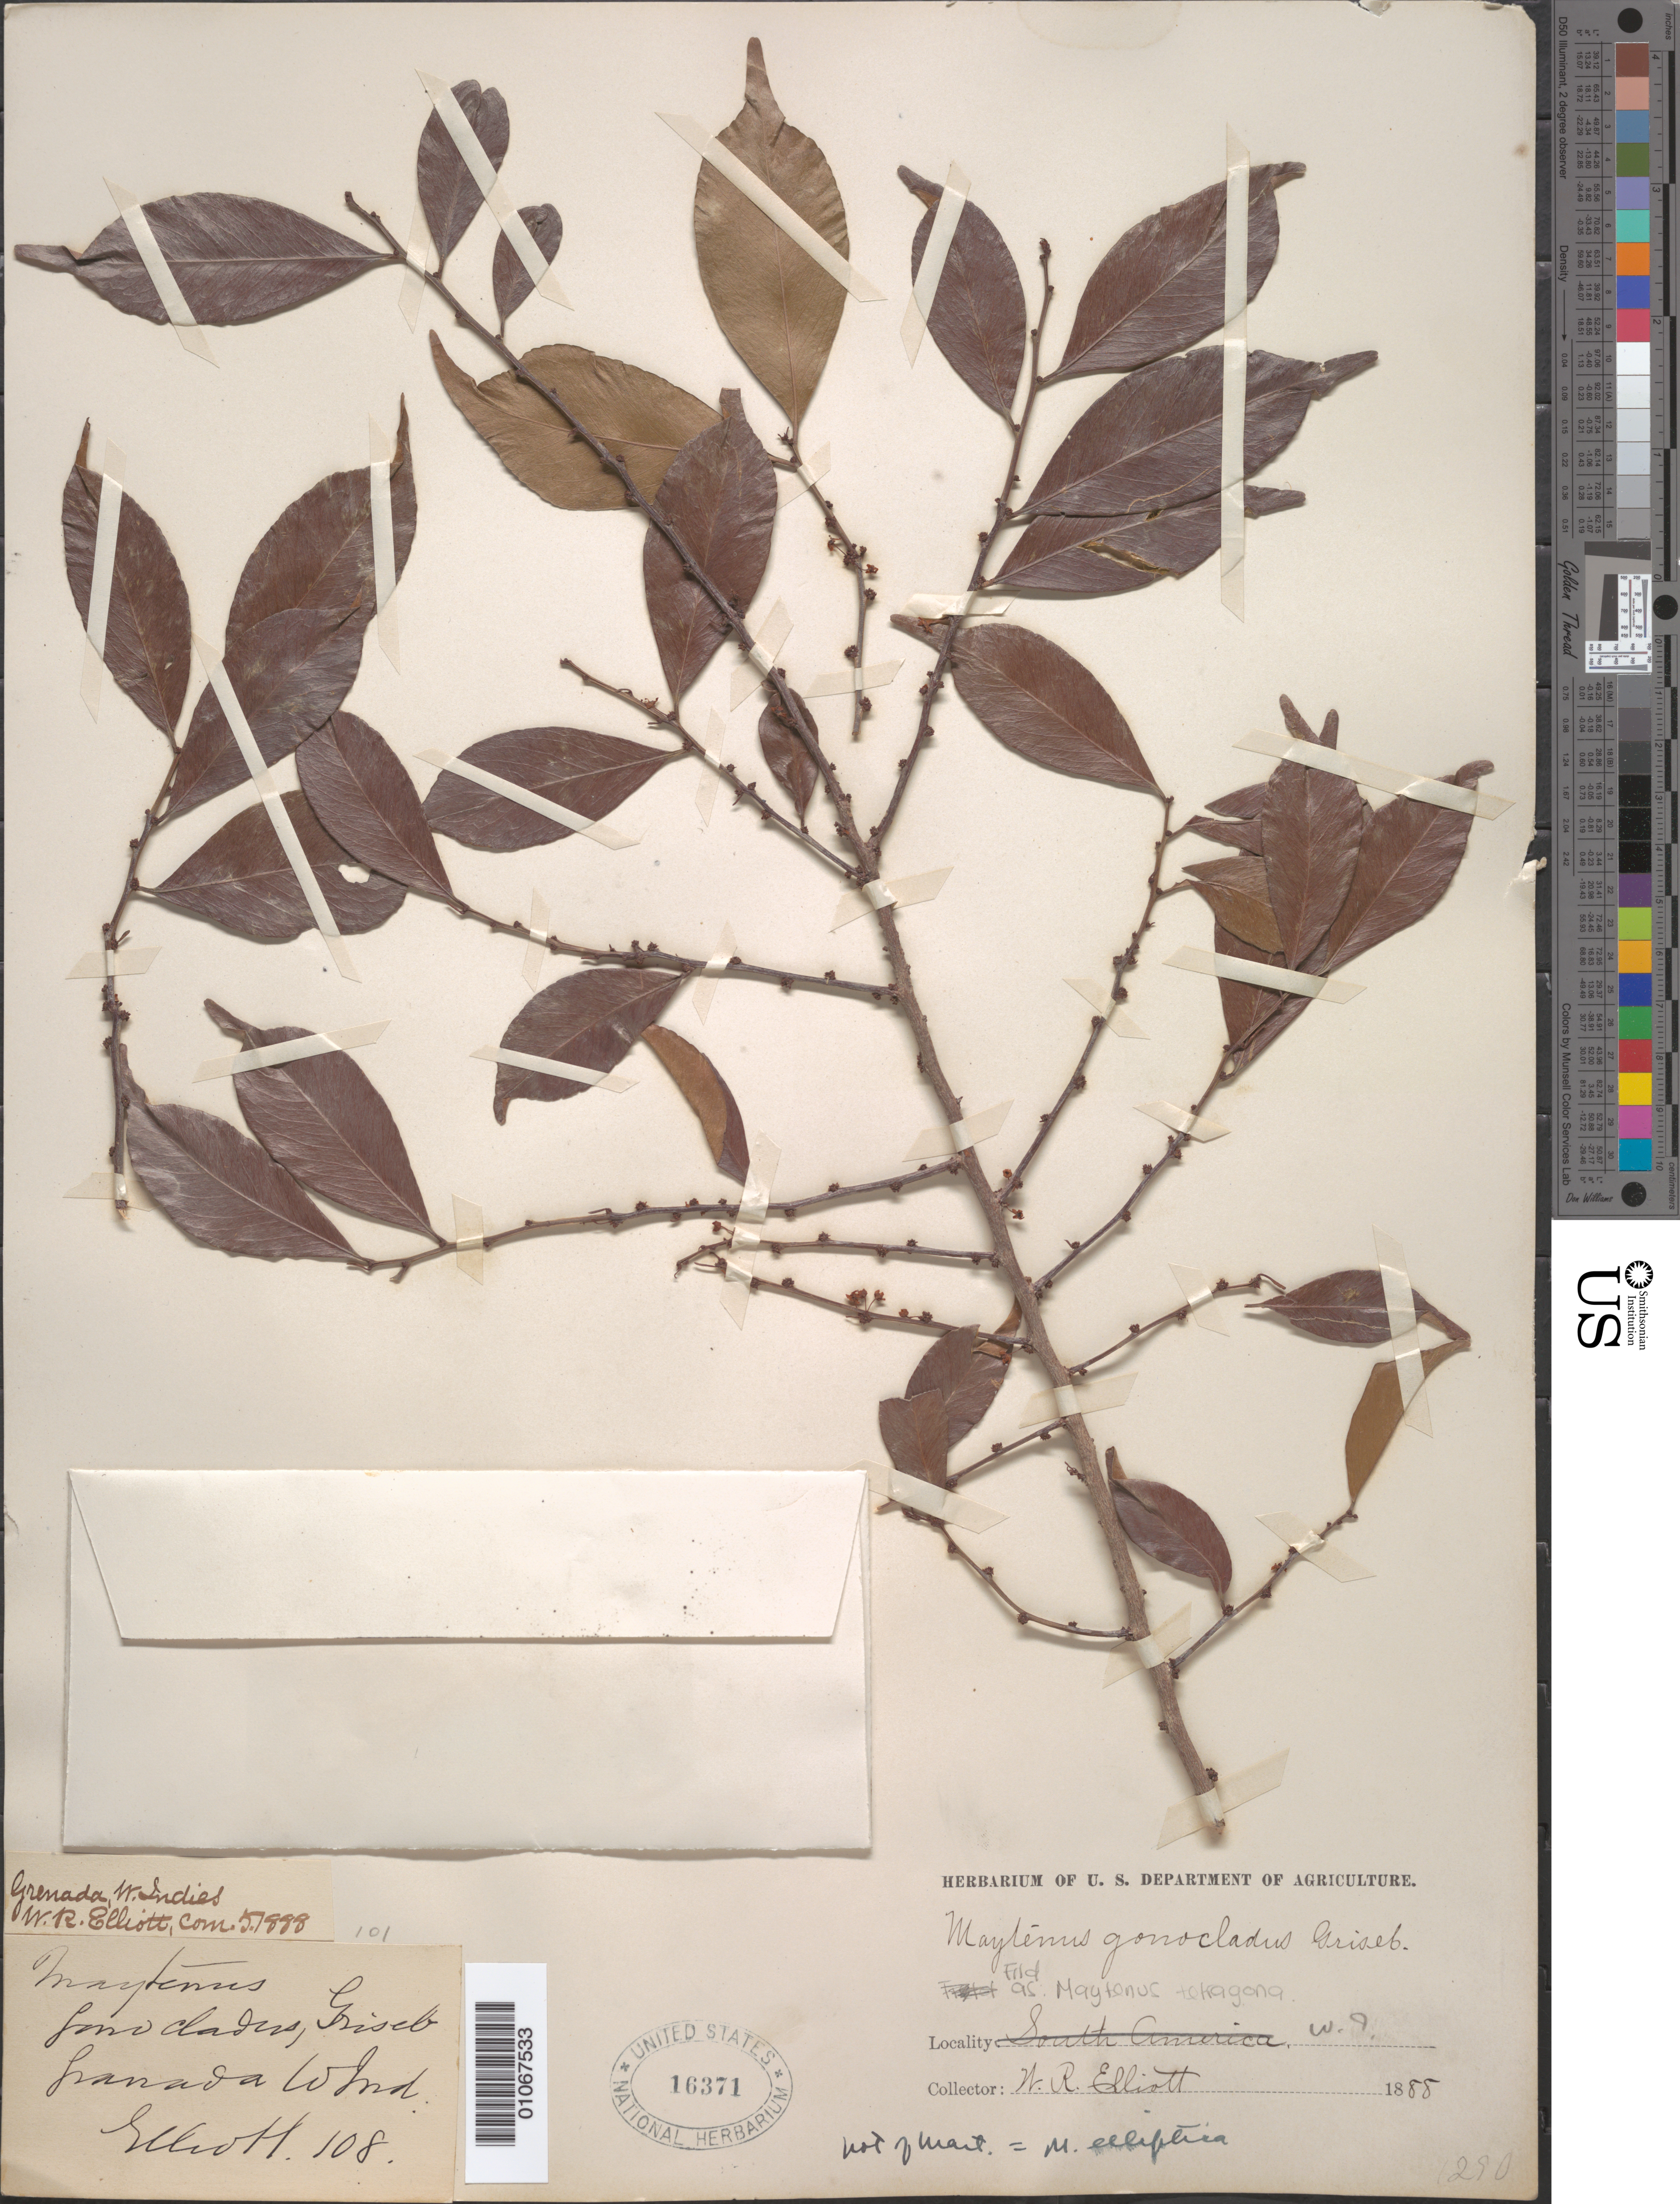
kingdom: Plantae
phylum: Tracheophyta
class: Magnoliopsida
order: Celastrales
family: Celastraceae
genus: Maytenus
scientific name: Maytenus tetragona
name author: Griseb.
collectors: W. Elliott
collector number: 108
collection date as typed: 01 Jan 1888 to 31 Dec 1888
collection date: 1888-01-01/1888-12-31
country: Grenada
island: Grenada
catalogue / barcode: US 13671